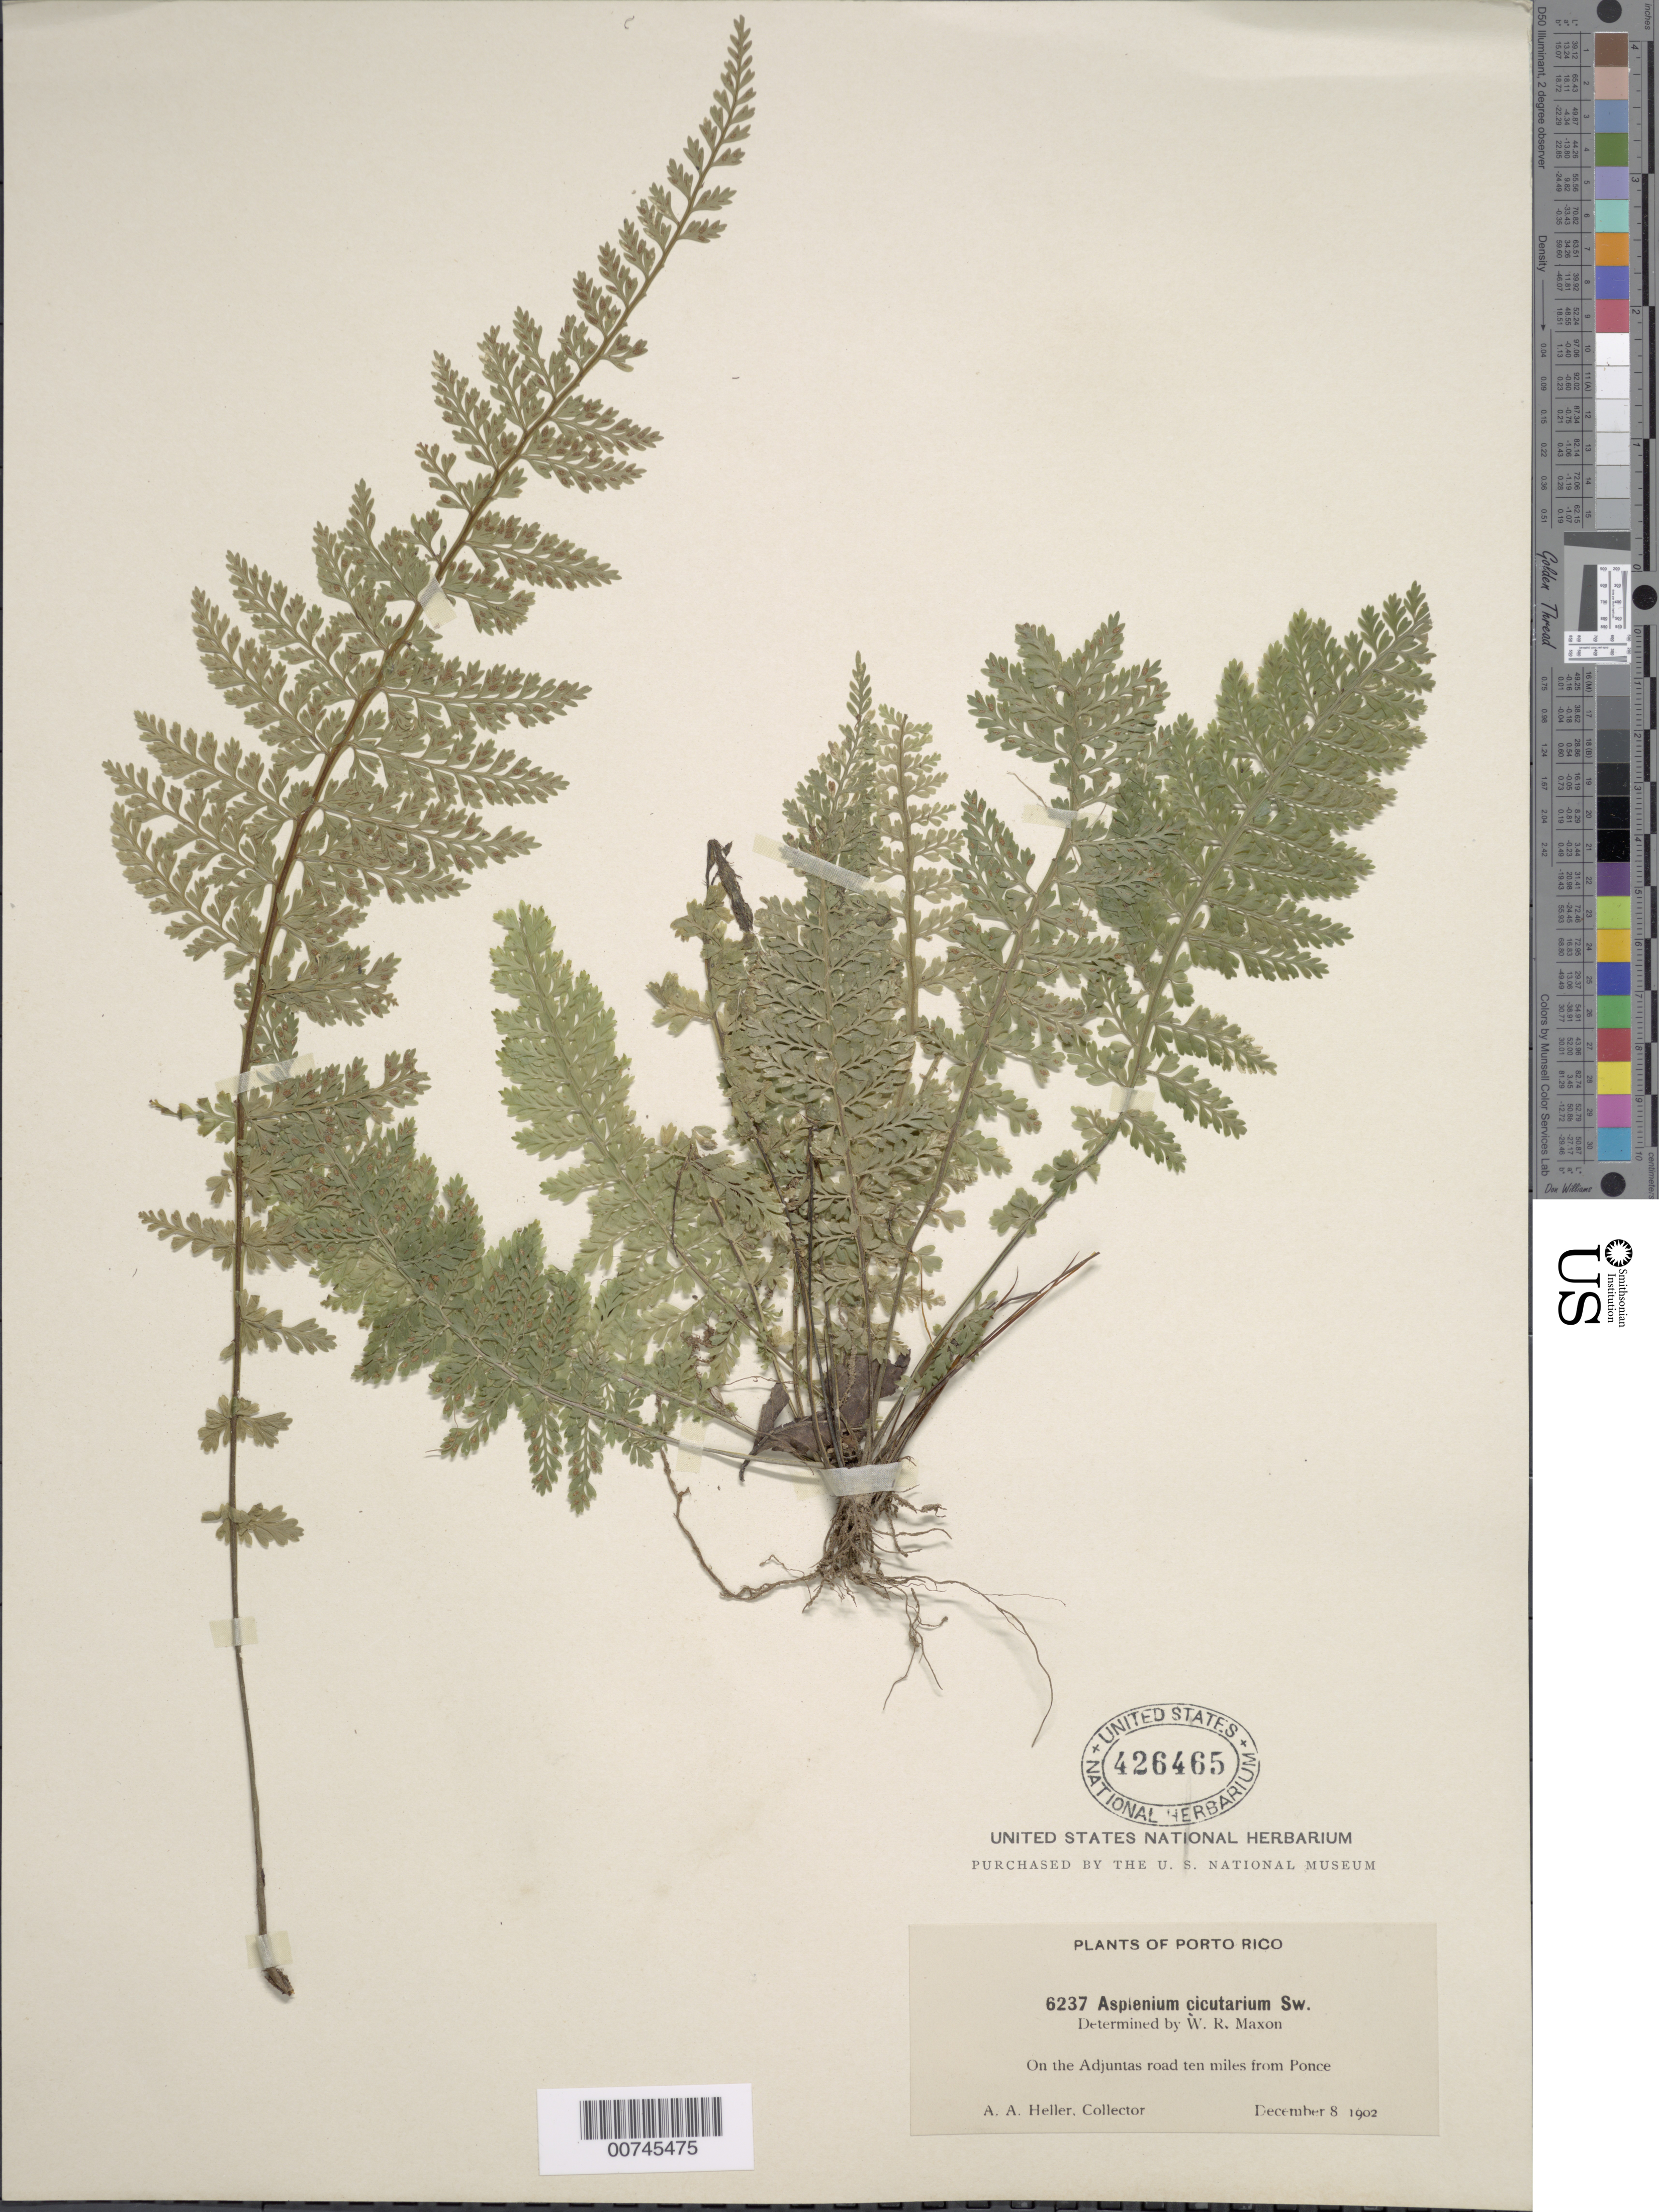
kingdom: Plantae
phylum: Tracheophyta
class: Polypodiopsida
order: Polypodiales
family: Aspleniaceae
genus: Asplenium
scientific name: Asplenium cristatum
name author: Lam.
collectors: A. A. Heller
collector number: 6237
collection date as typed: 08 Dec 1902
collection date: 1902-12-08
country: Puerto Rico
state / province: Ponce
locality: On the Adjuntas road ten miles from Ponce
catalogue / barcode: US 426465